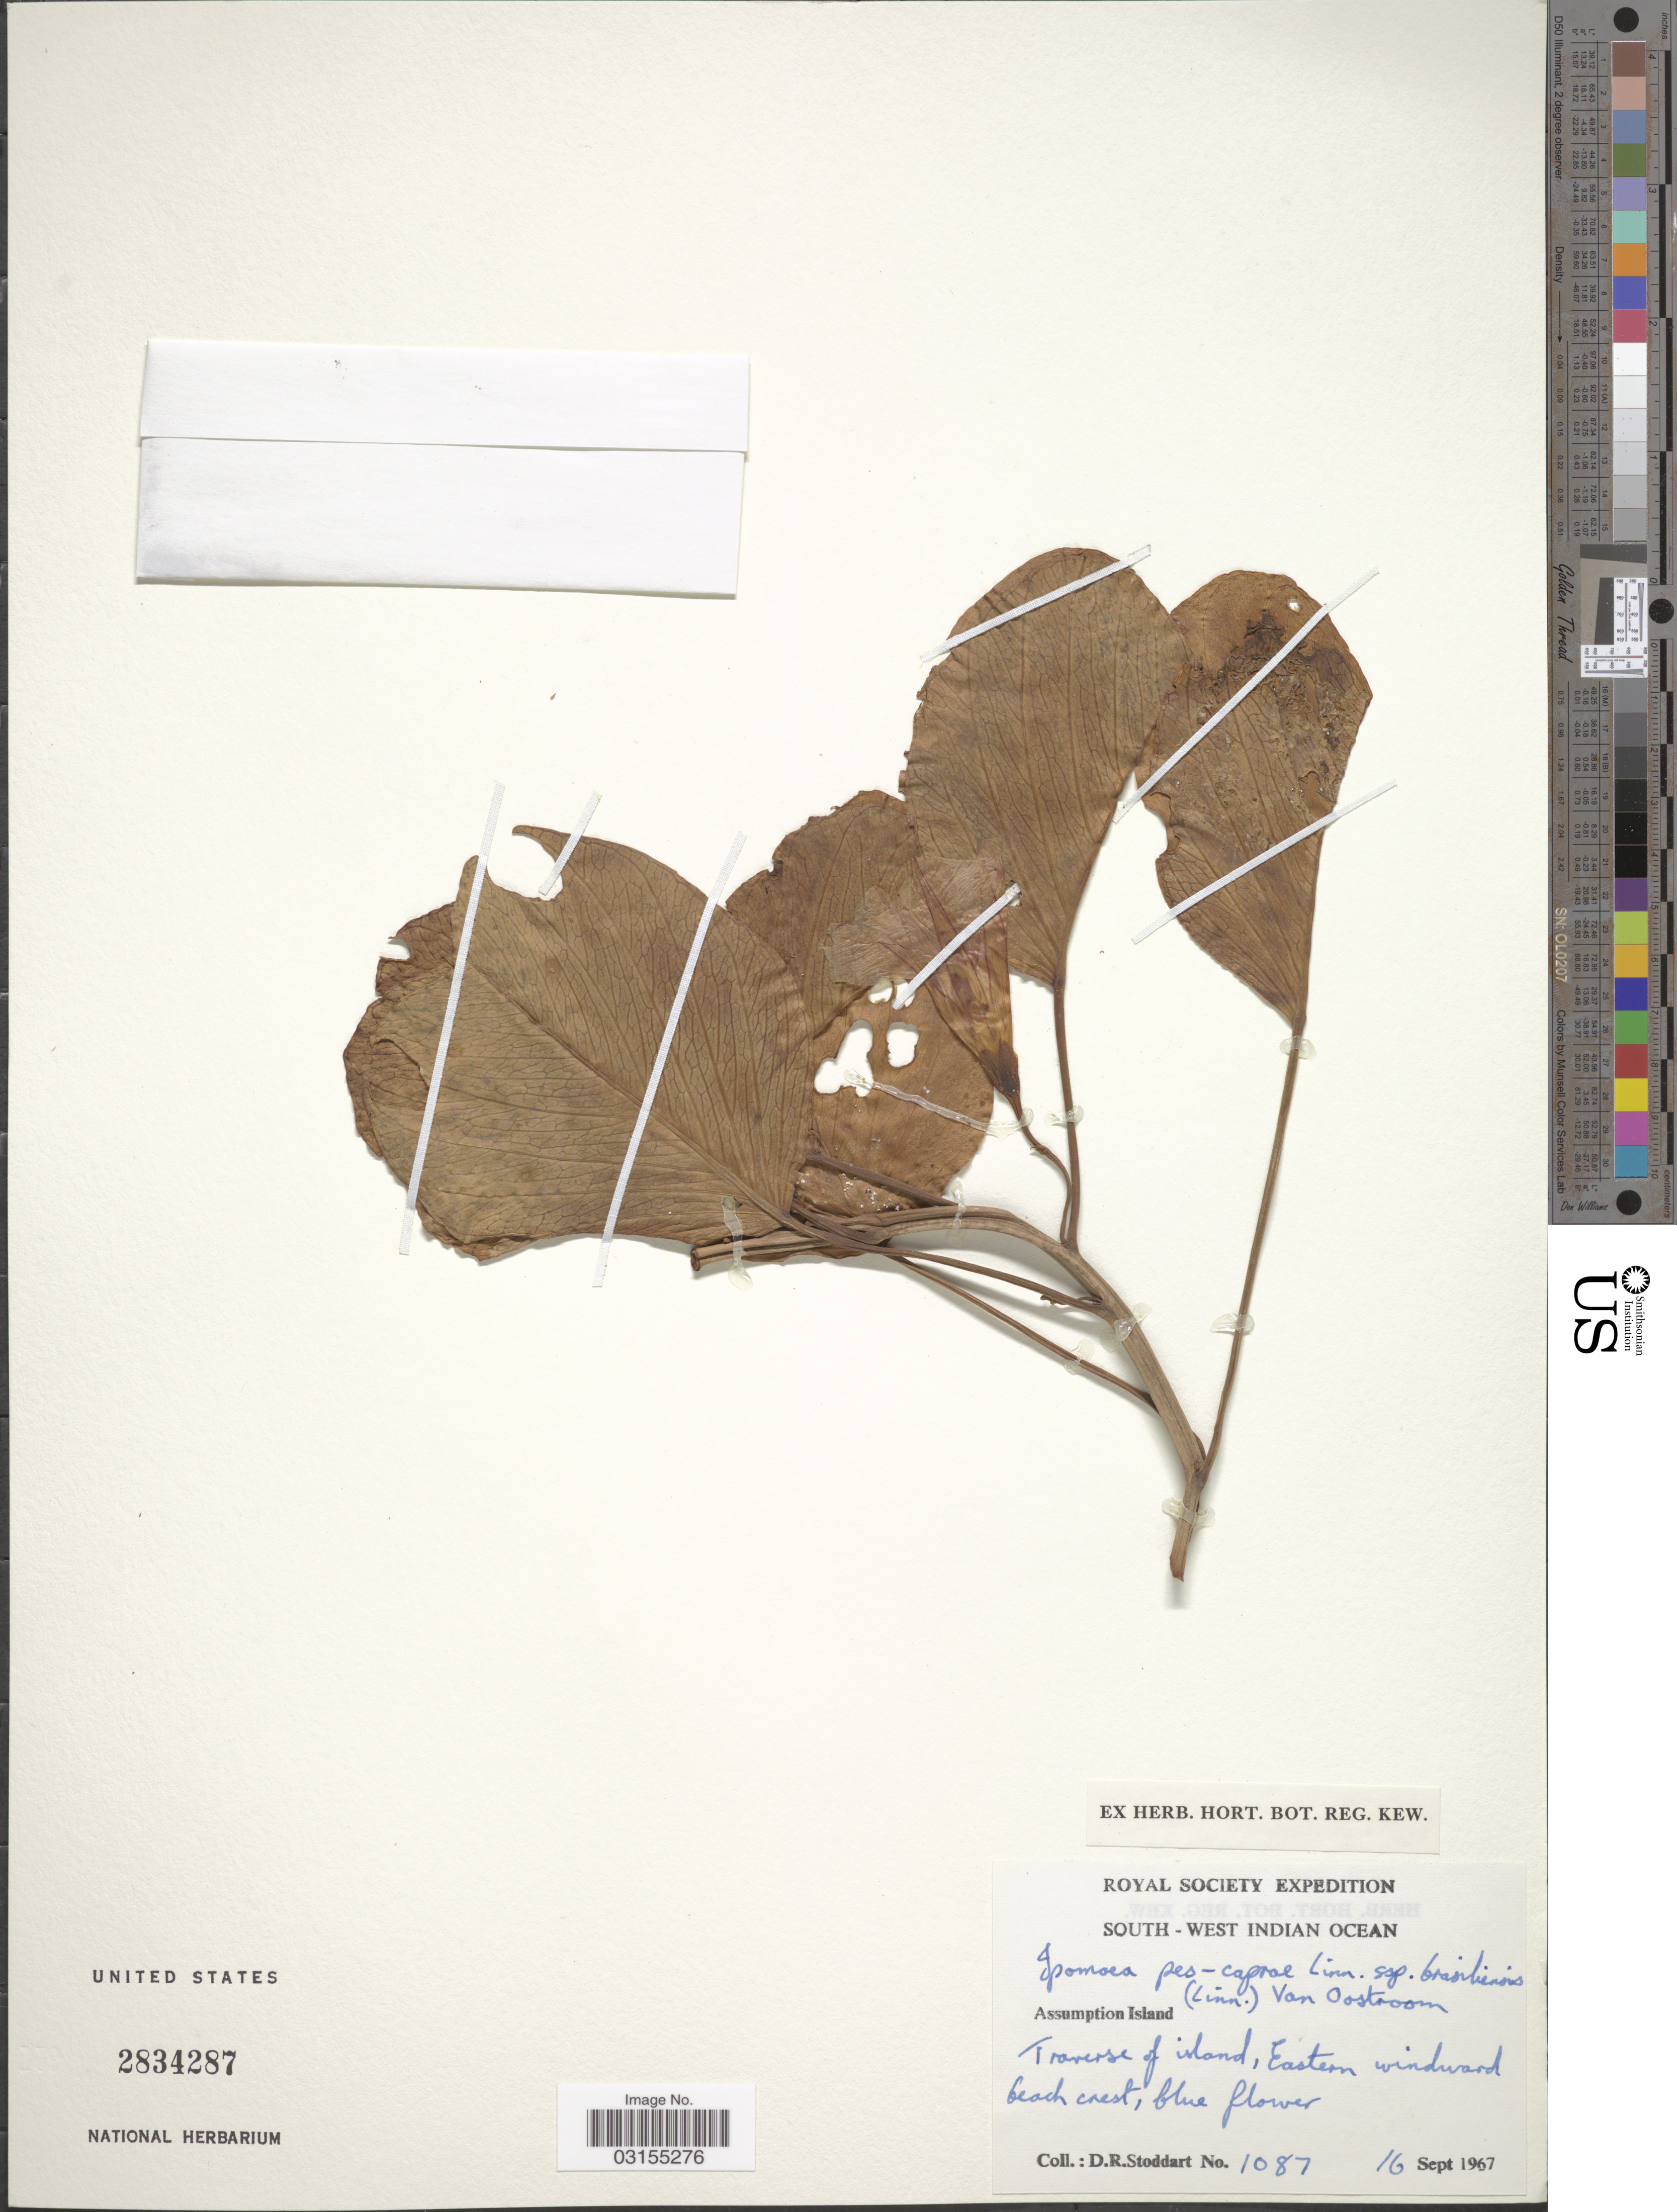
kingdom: Plantae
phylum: Tracheophyta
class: Magnoliopsida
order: Solanales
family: Convolvulaceae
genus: Ipomoea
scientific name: Ipomoea pes-caprae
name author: (L.) R. Br.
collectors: D. R. Stoddart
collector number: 1087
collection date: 1967-09-16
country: Seychelles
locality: South-West Indian Ocean. Assumption Island. Travers of island, Eastern windward beach crest.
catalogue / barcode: US 2834287